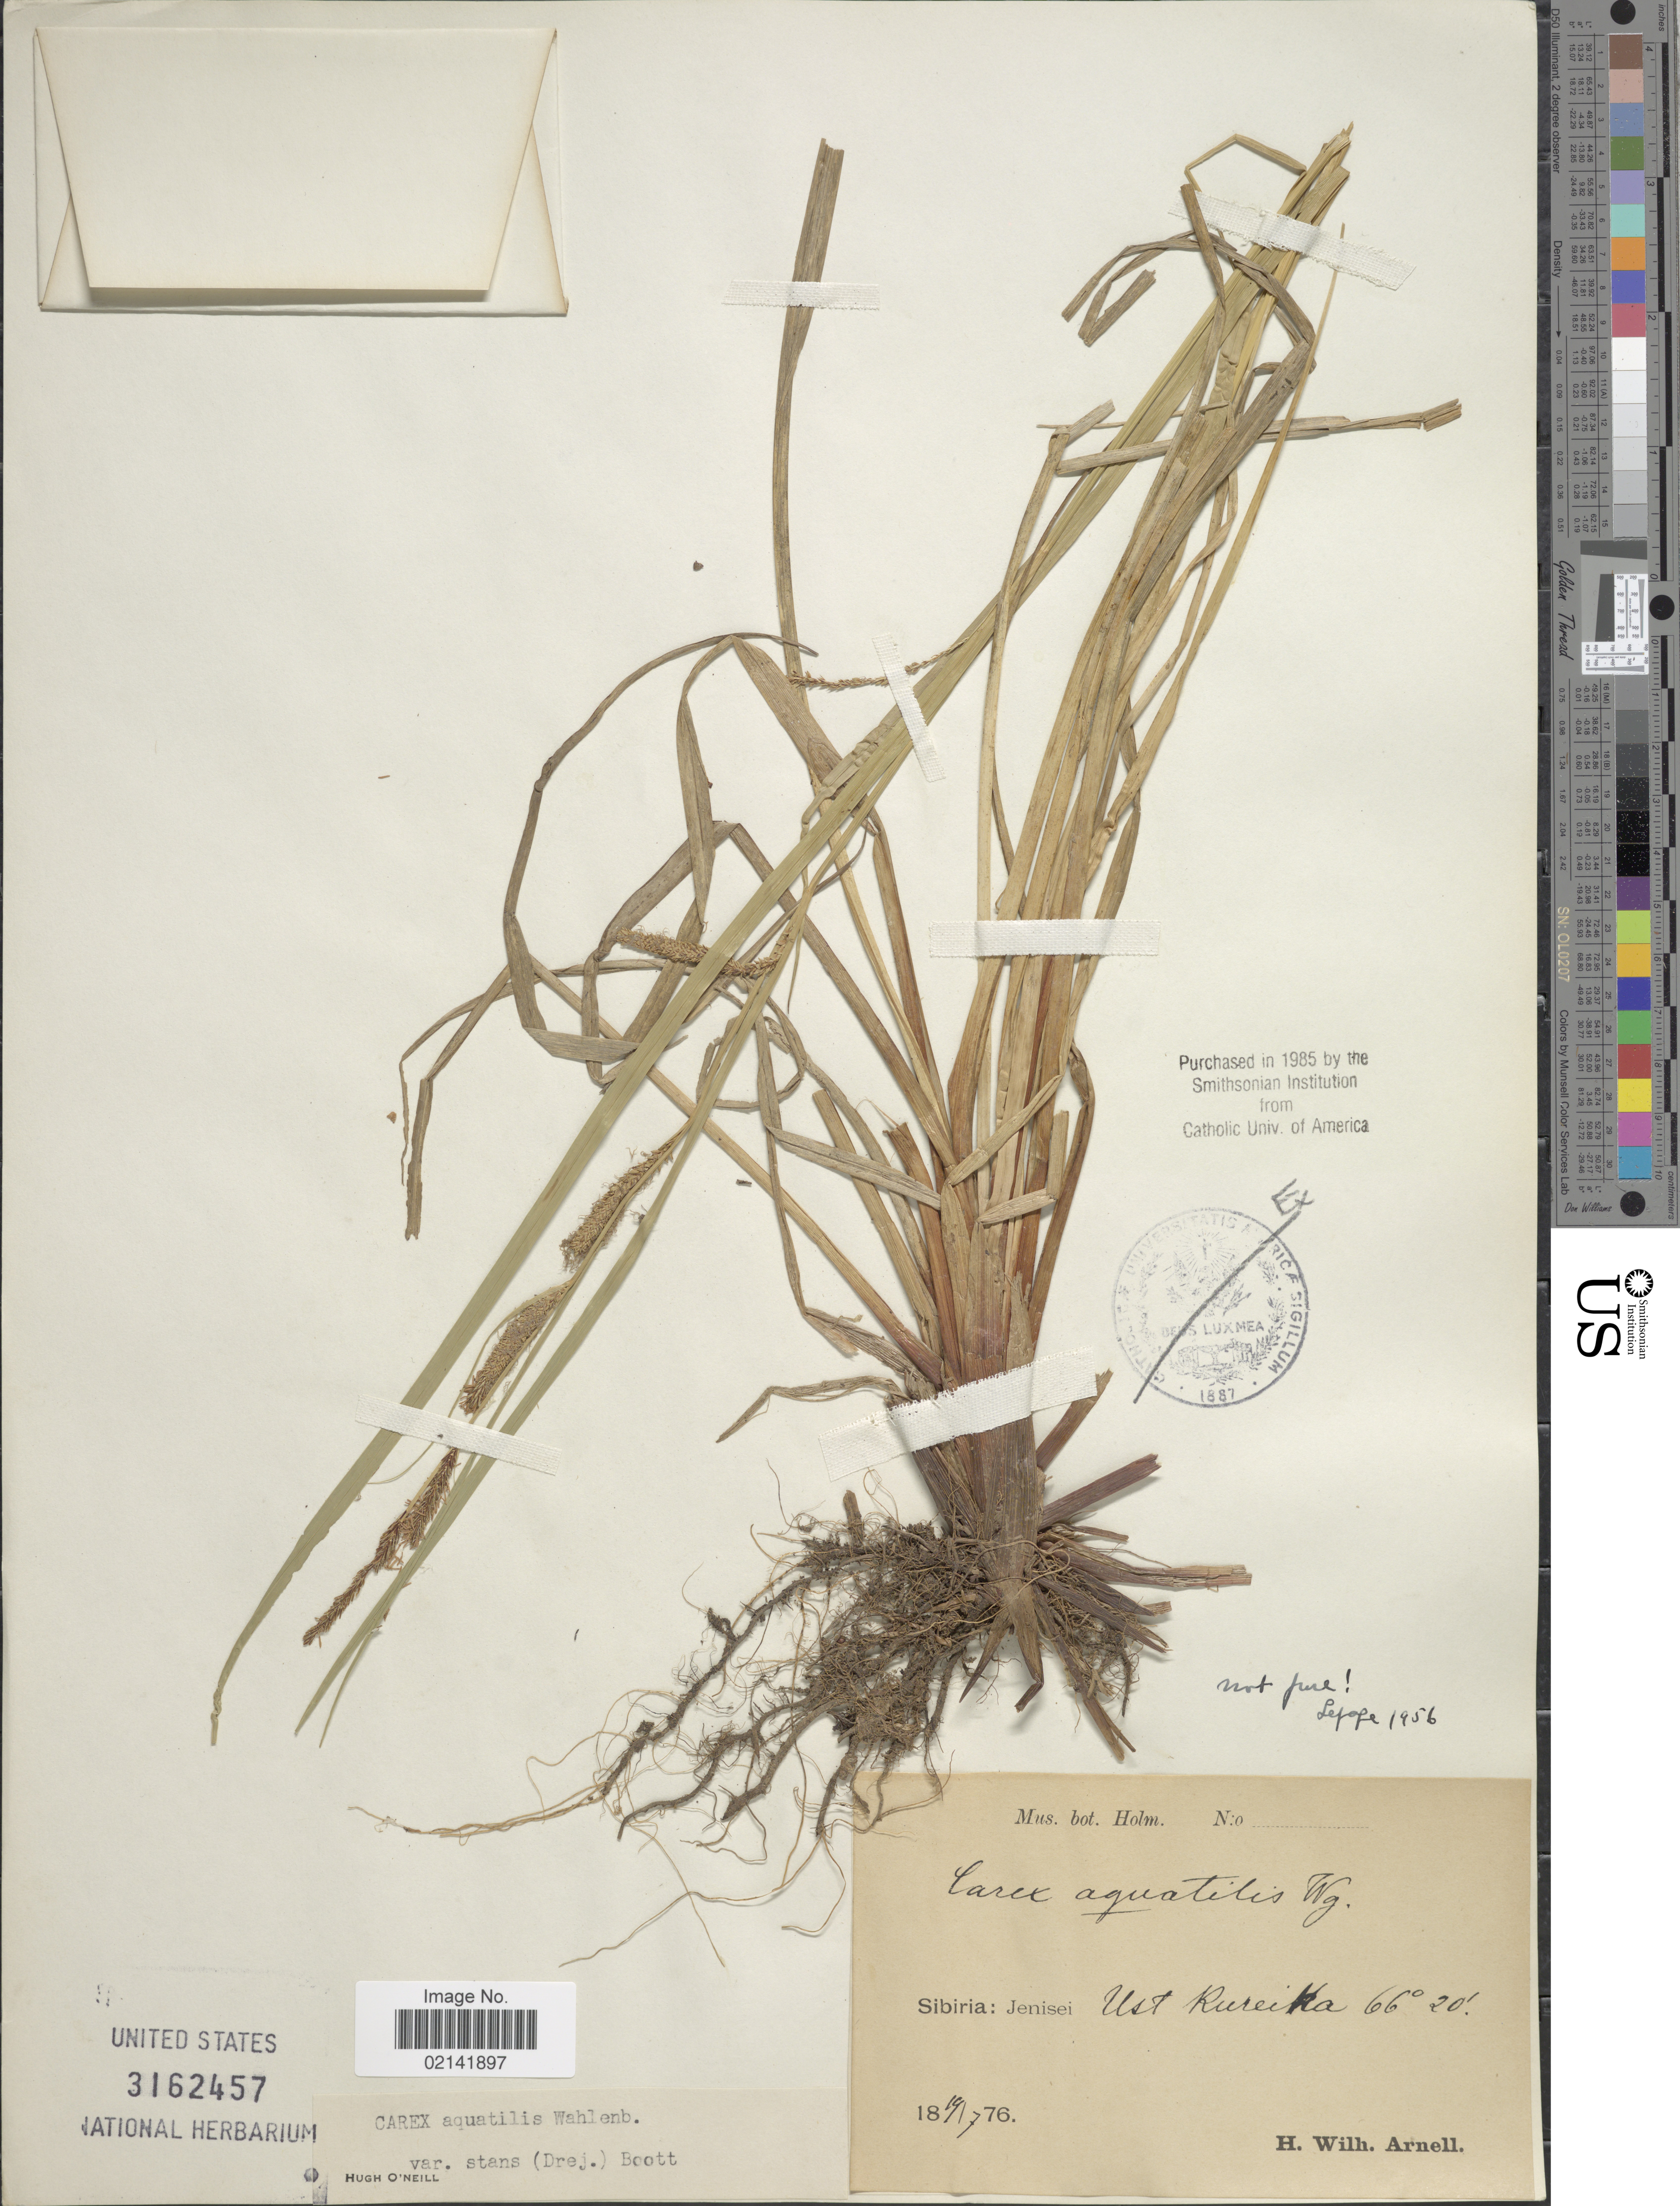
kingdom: Plantae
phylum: Tracheophyta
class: Liliopsida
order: Poales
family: Cyperaceae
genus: Carex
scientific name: Carex aquatilis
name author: Wahlenb.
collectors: H. W. Arnell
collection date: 1876-07-19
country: Russian Federation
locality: Sibiria: jenisei Ust Rureika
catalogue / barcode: US 3162457